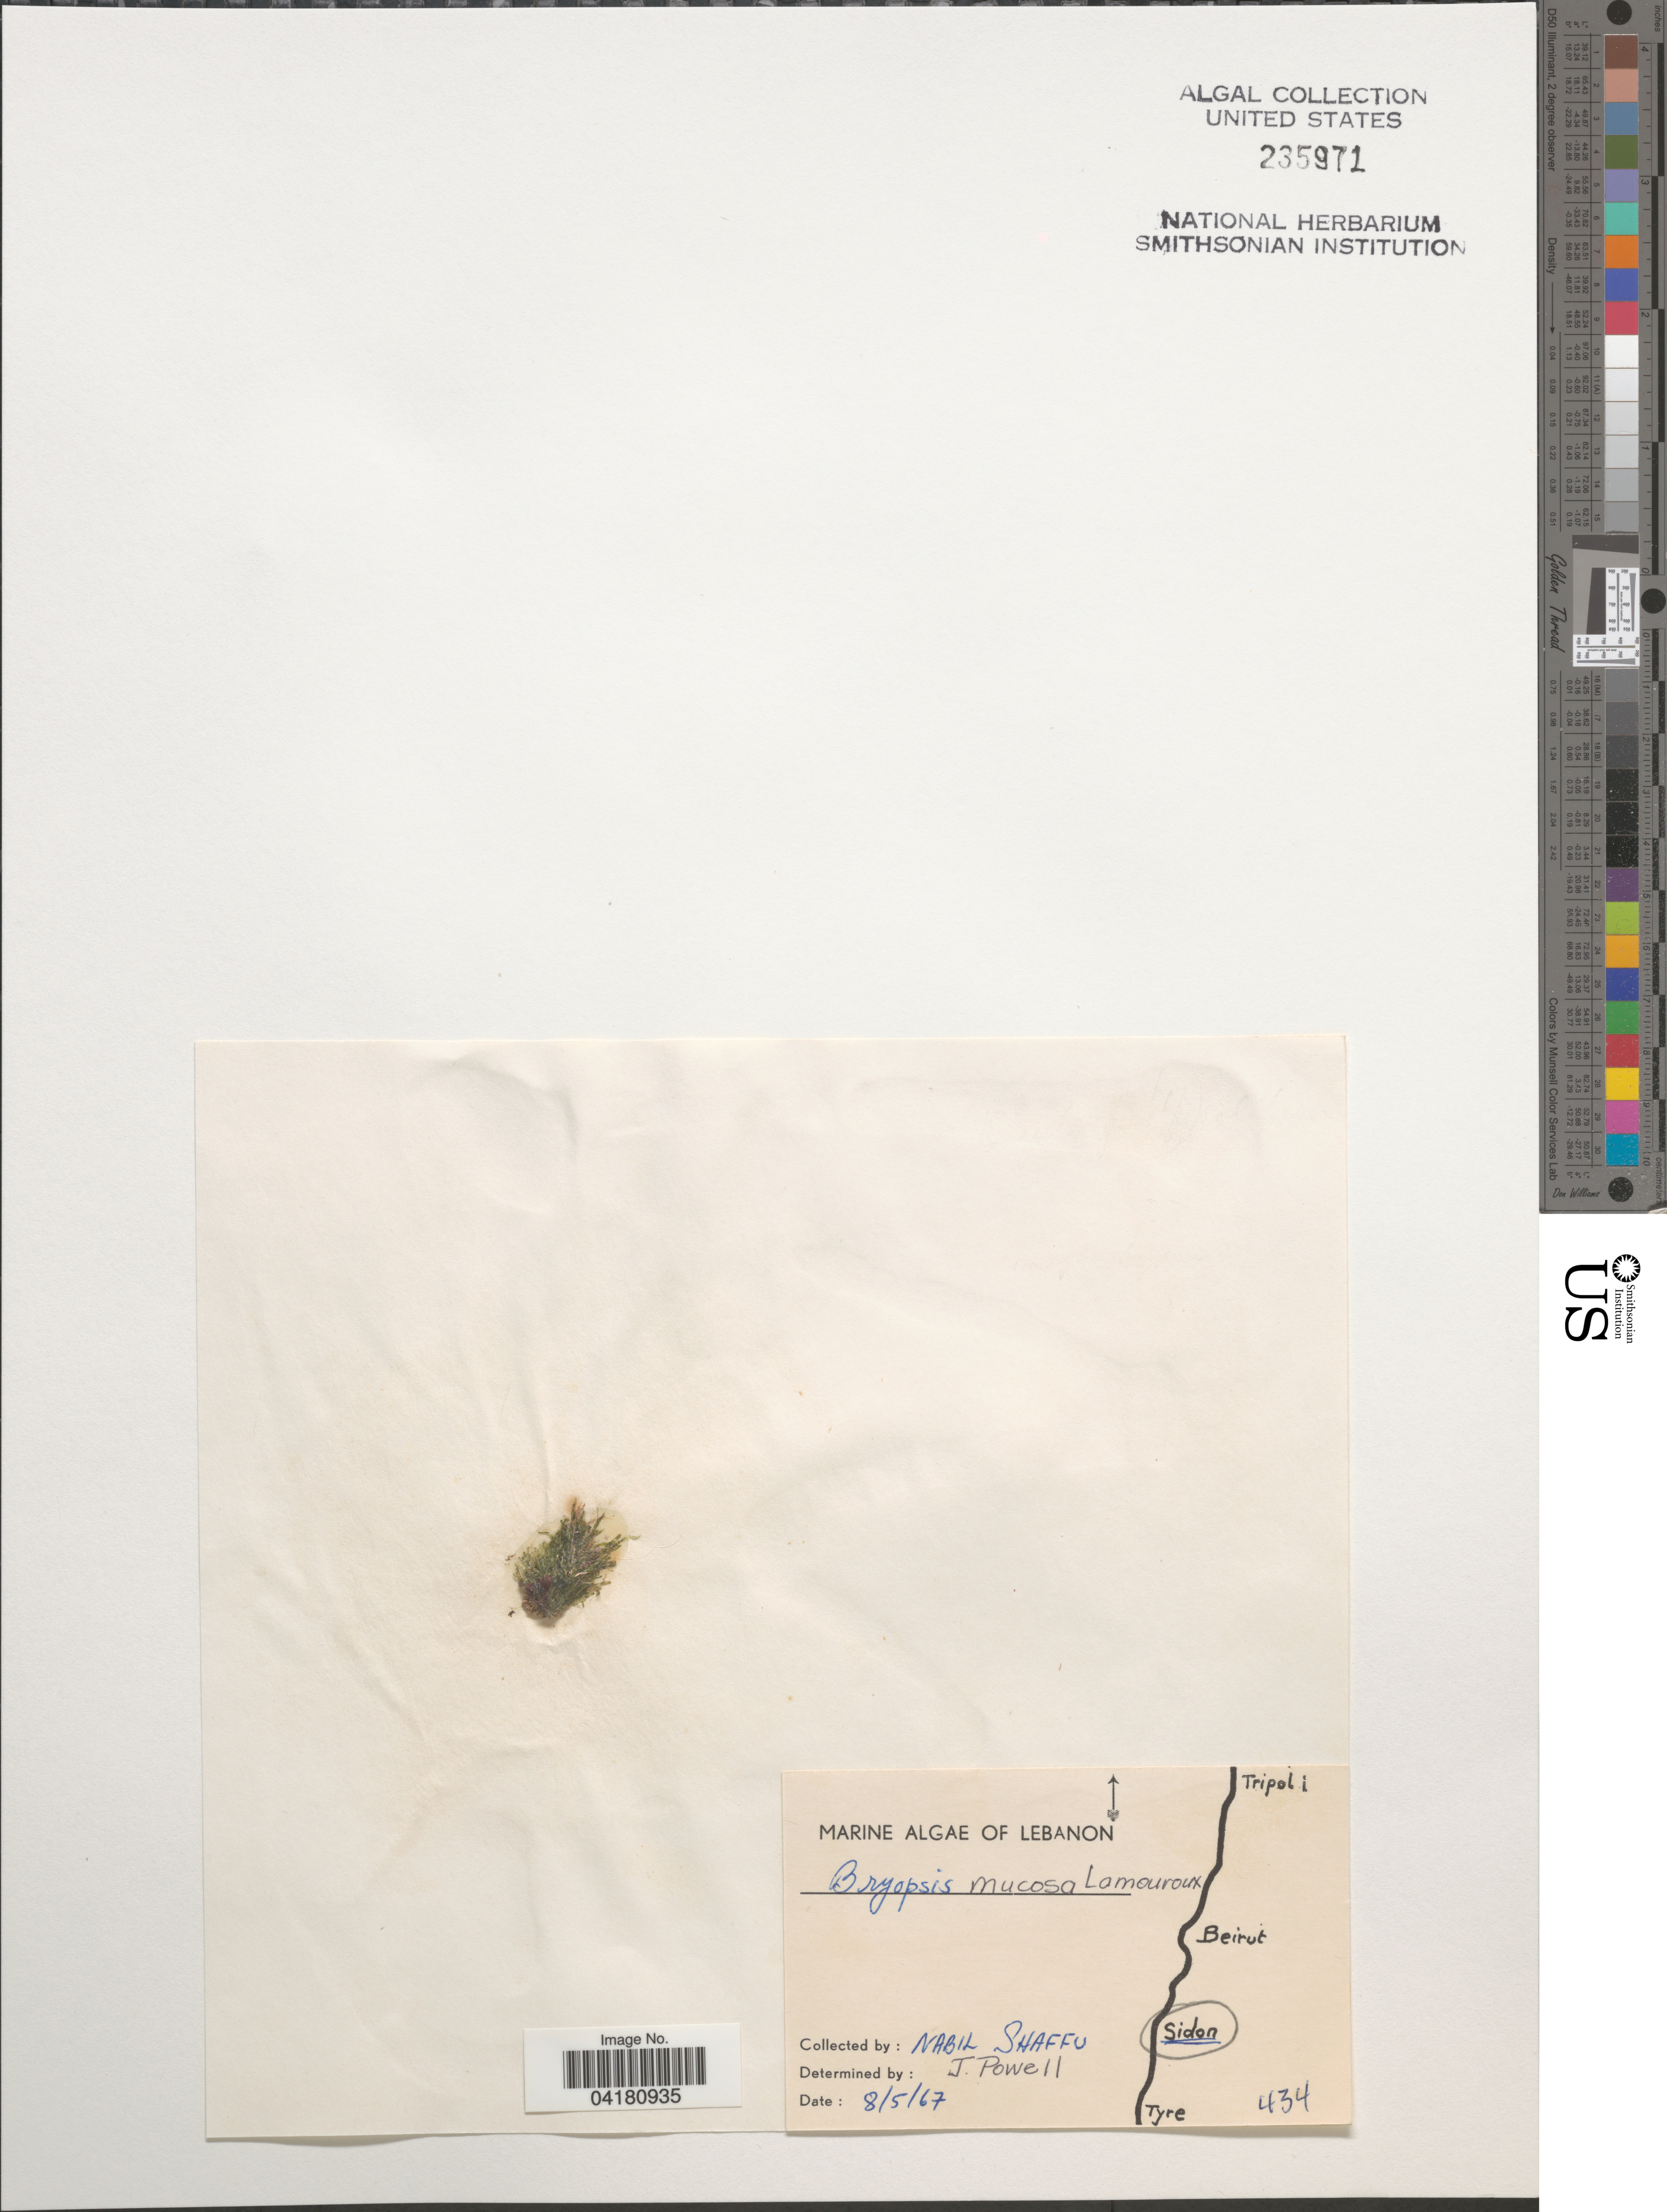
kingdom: Plantae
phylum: Chlorophyta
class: Ulvophyceae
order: Bryopsidales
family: Bryopsidaceae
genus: Bryopsis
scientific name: Bryopsis muscosa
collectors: N. Shaffu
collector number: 434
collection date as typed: Transcribed d/m/y: 8/5/67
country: Lebanon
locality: Sidon.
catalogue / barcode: US 235971